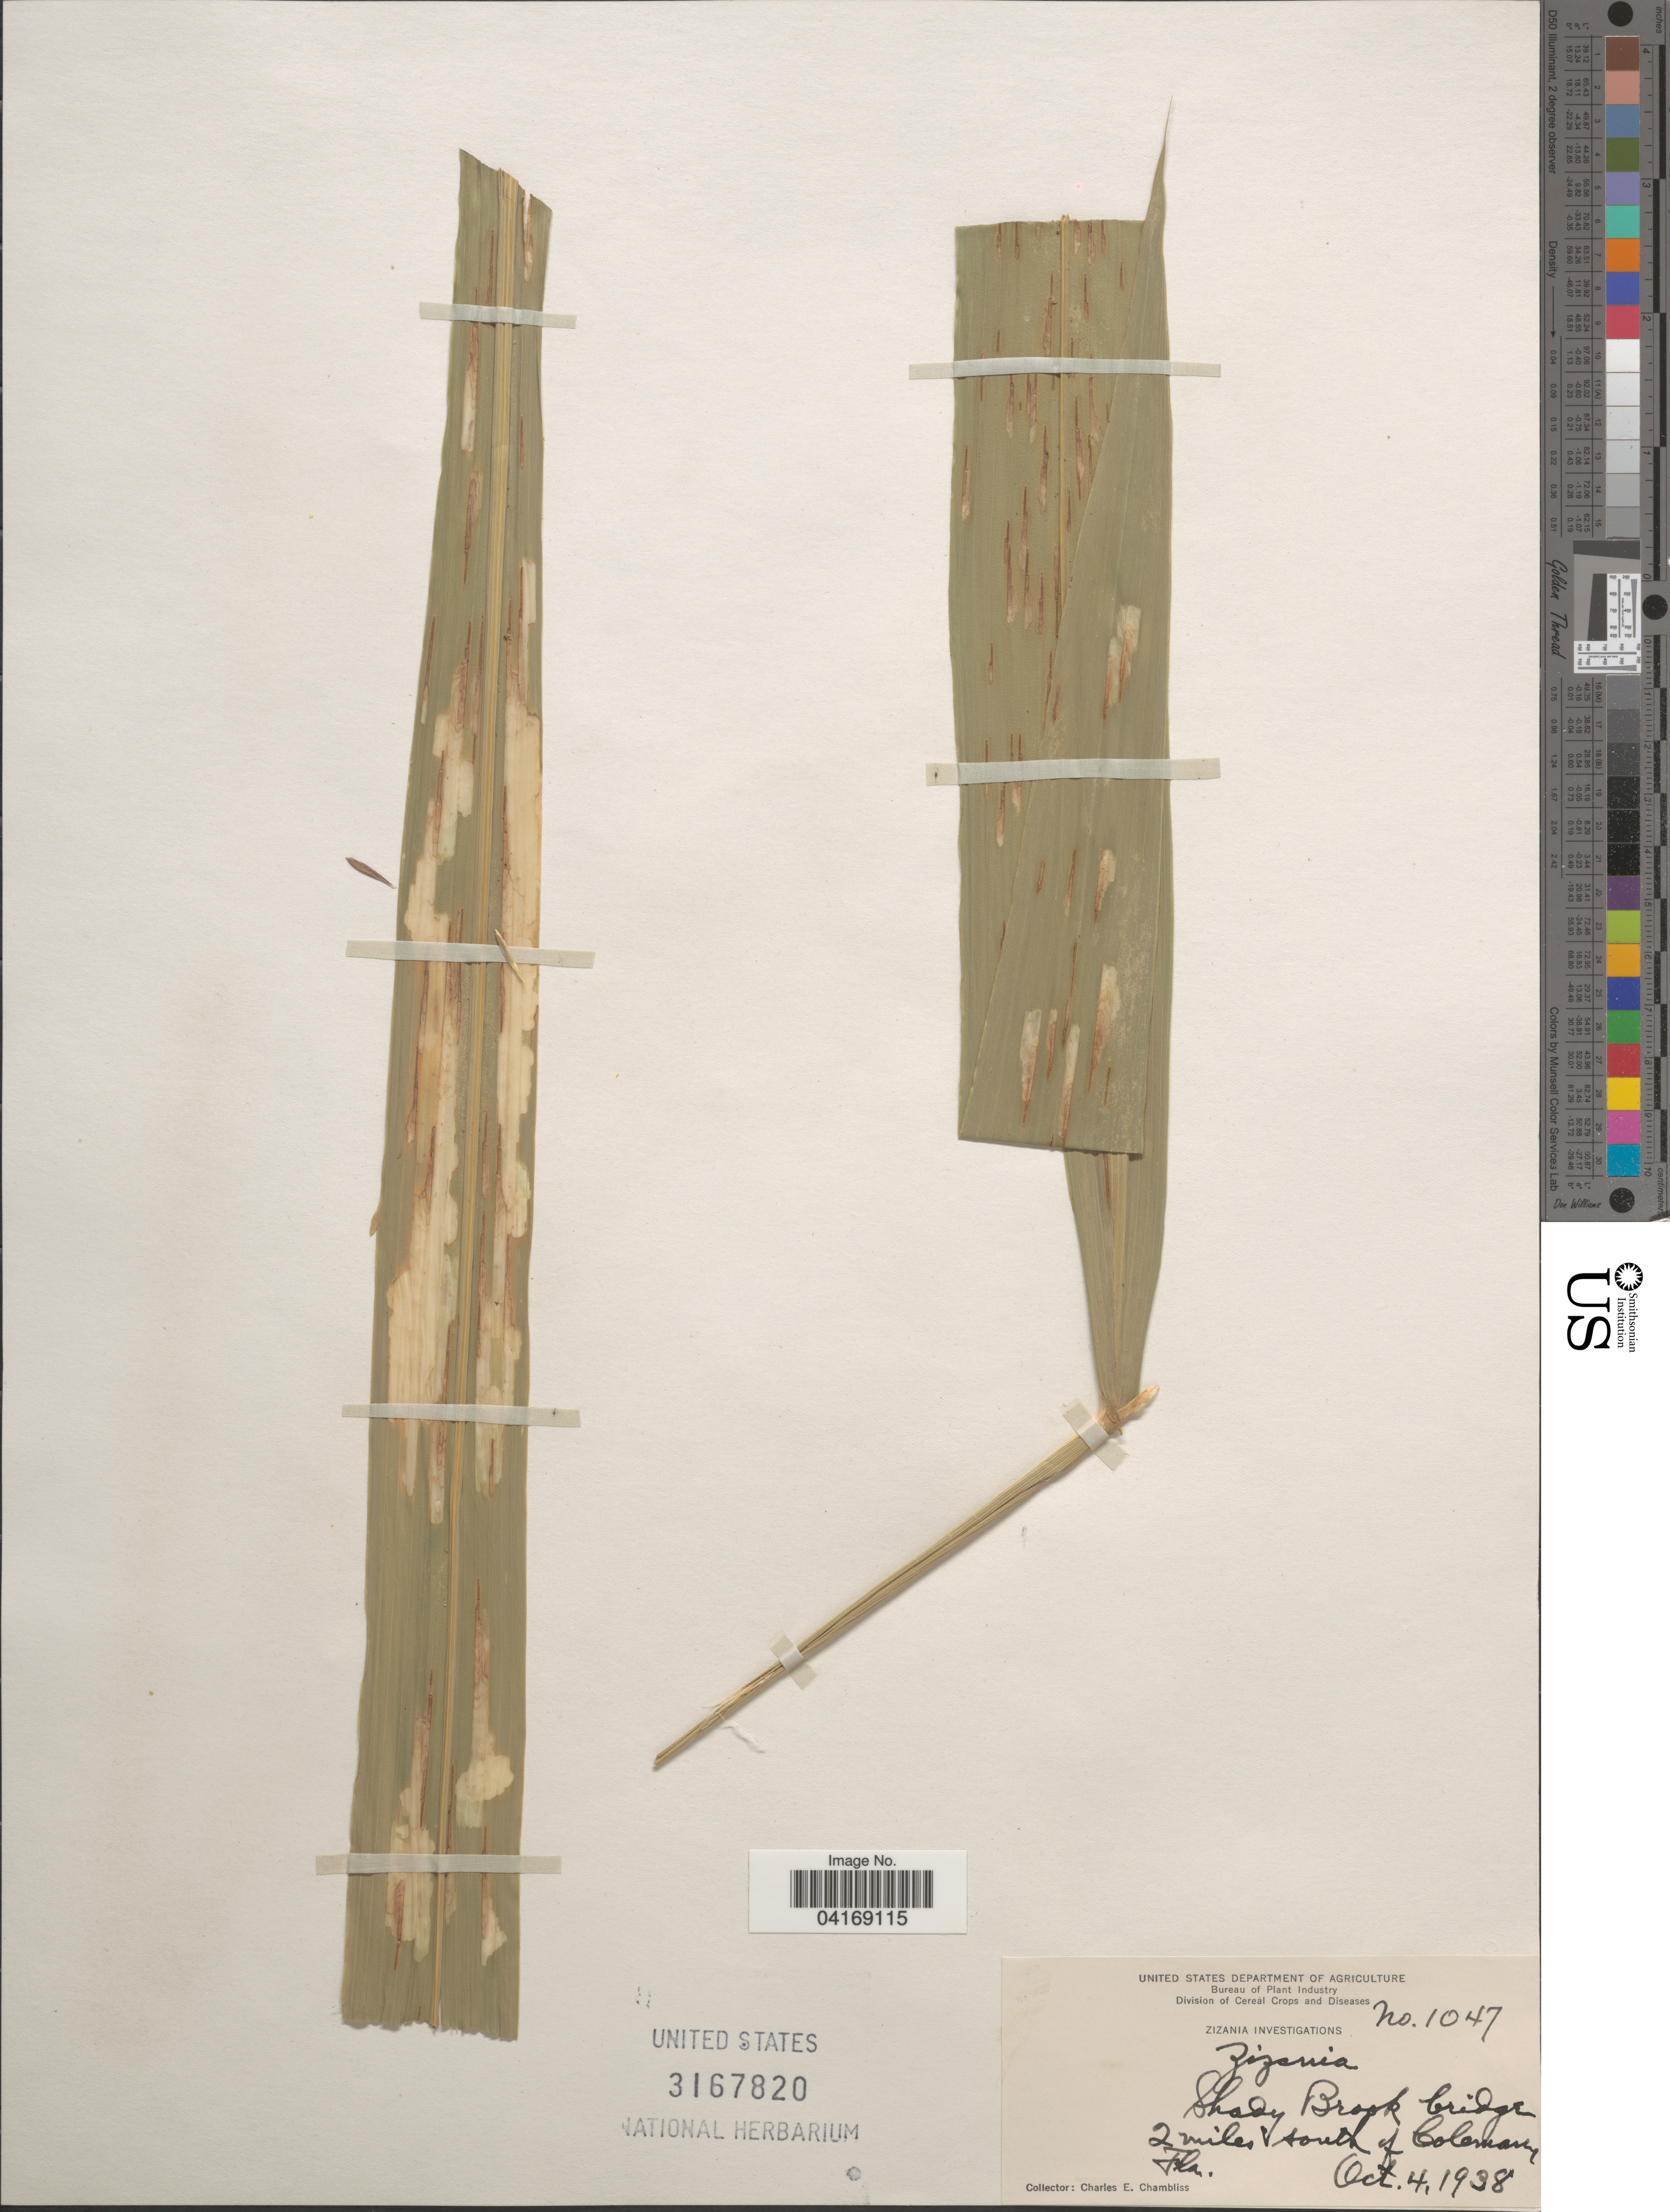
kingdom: Plantae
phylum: Tracheophyta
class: Liliopsida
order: Poales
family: Poaceae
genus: Zizania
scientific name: Zizania sp.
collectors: C. Chambliss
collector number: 1047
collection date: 1938-10-04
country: United States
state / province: Florida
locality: Shady Brook bridge. 2 miles south of Coleman.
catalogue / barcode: US 3167820